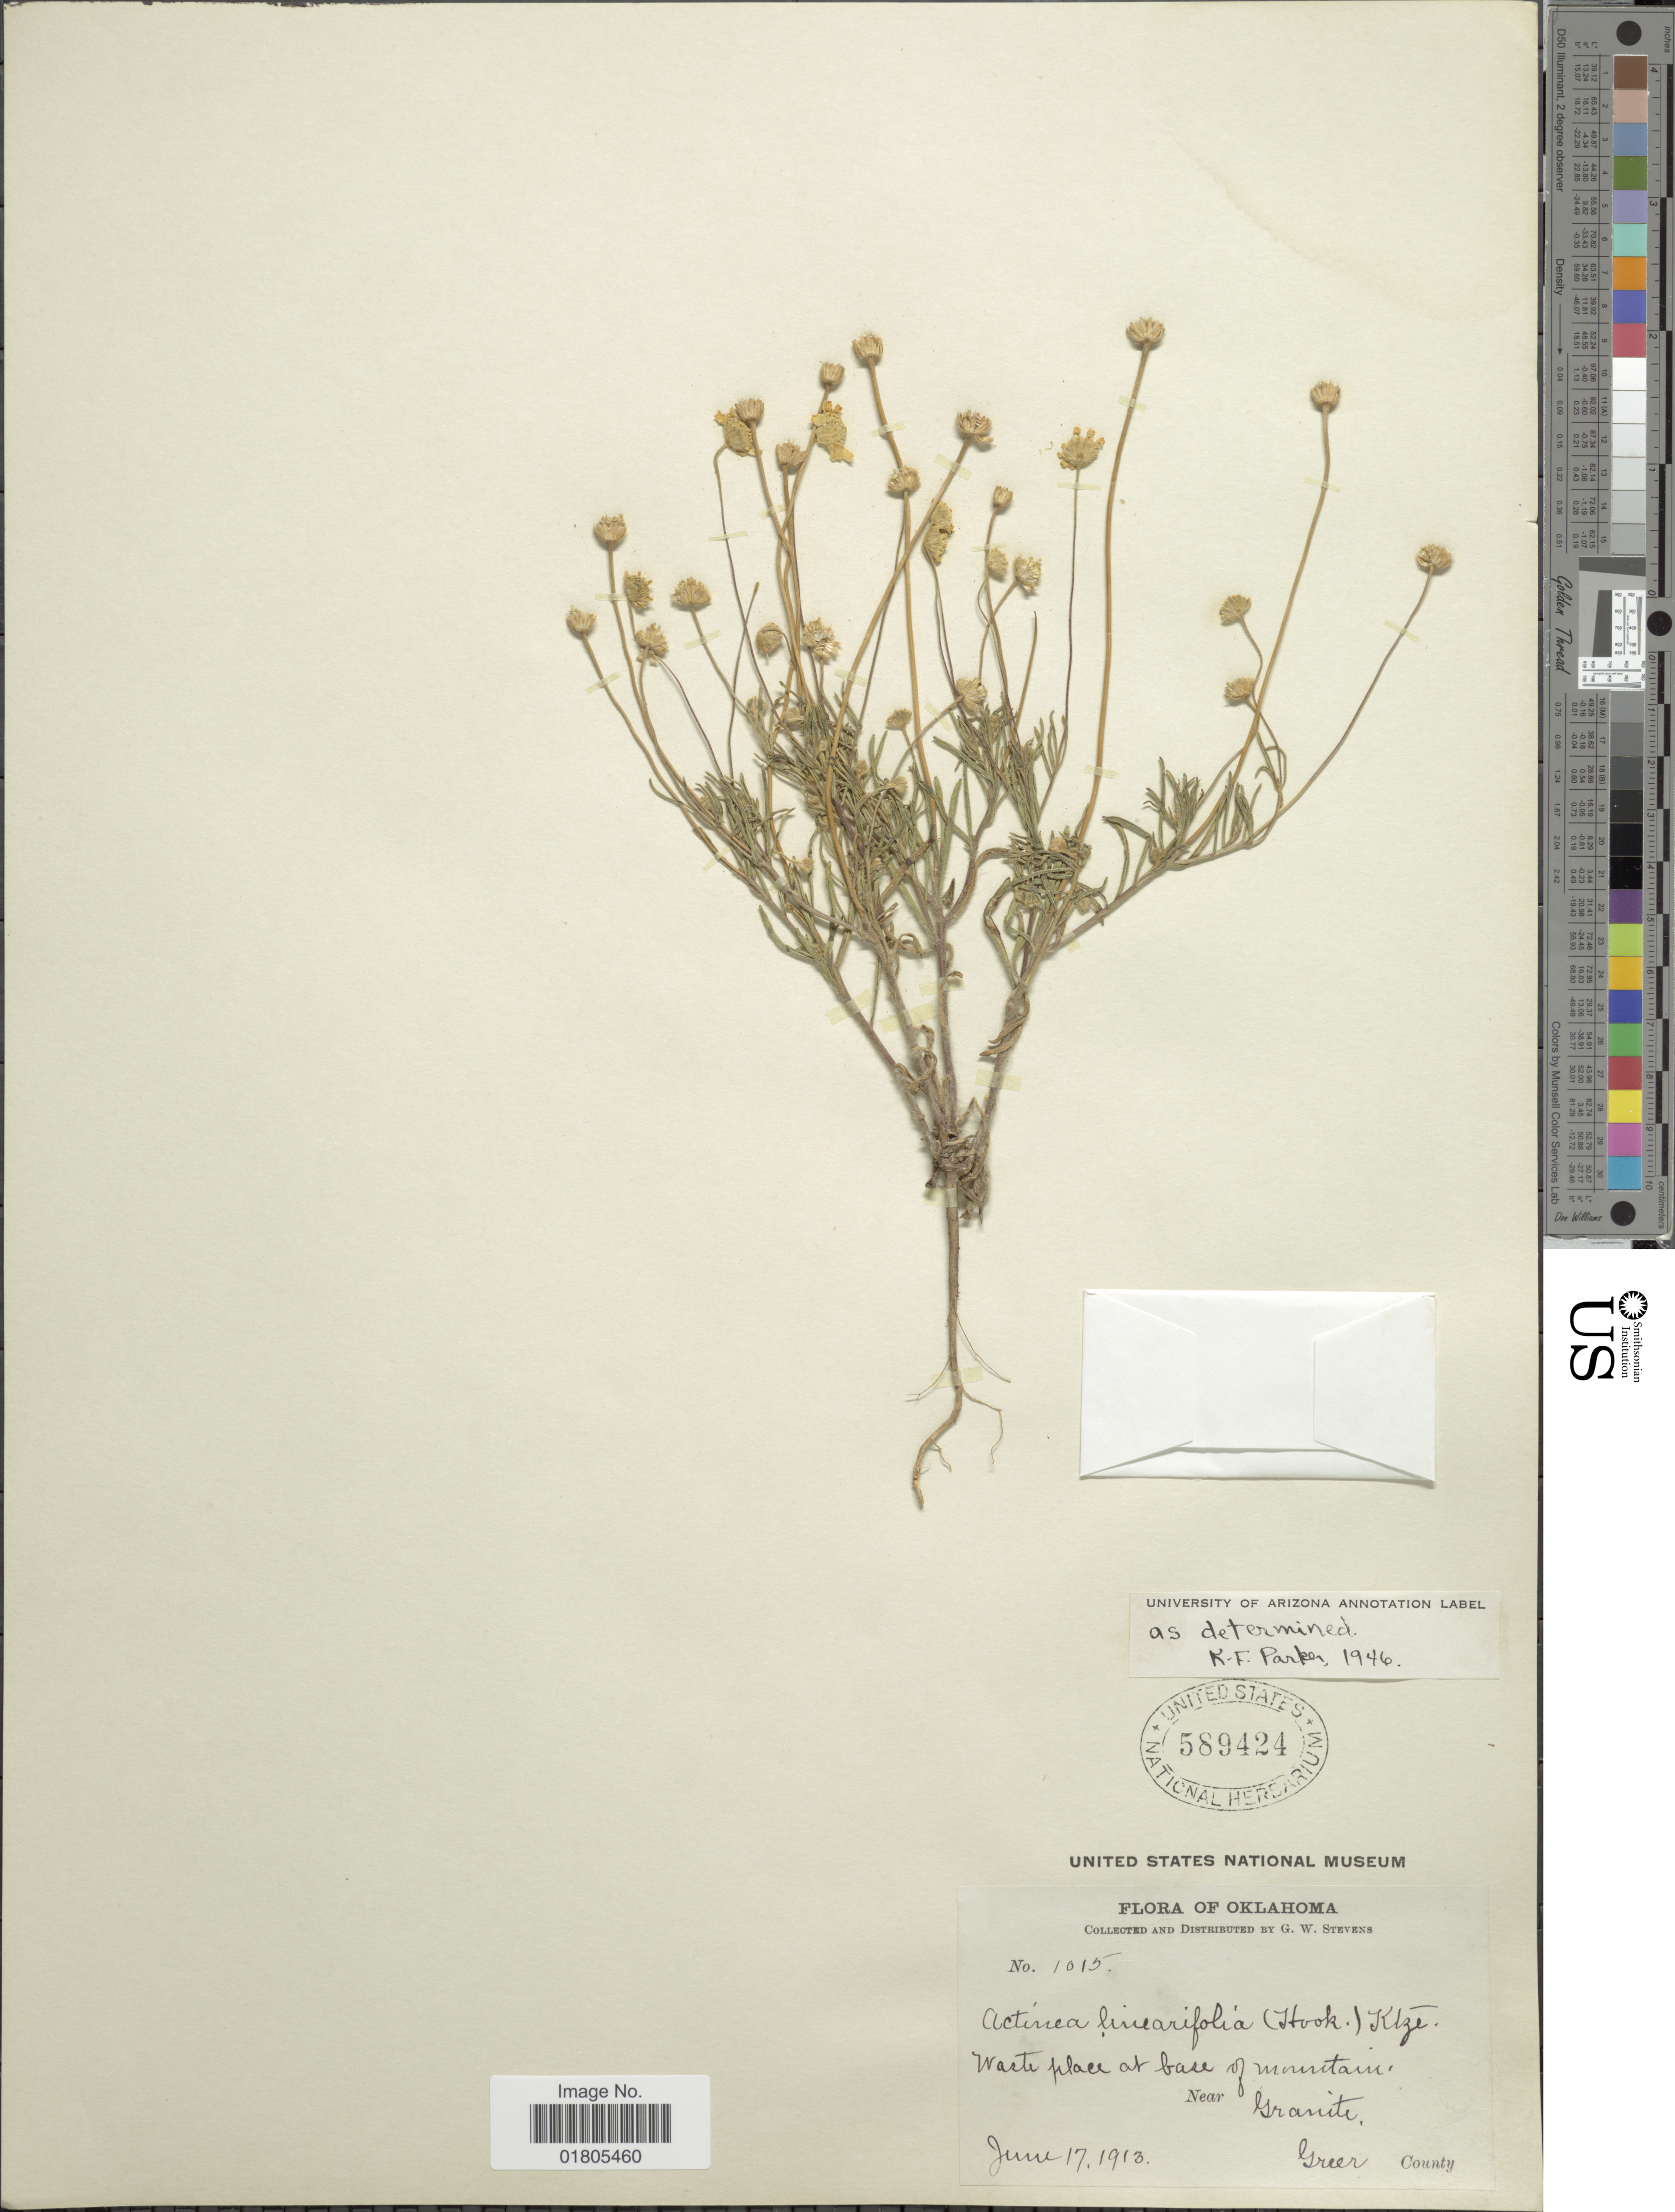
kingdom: Plantae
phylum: Tracheophyta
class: Magnoliopsida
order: Asterales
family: Asteraceae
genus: Actinea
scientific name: Actinea linearifolia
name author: (Hook.) Kuntze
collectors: G. W. Stevens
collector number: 1015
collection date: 1913-06-17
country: United States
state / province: Oklahoma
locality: Waste place at base of mountain, near Granite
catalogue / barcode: US 589424